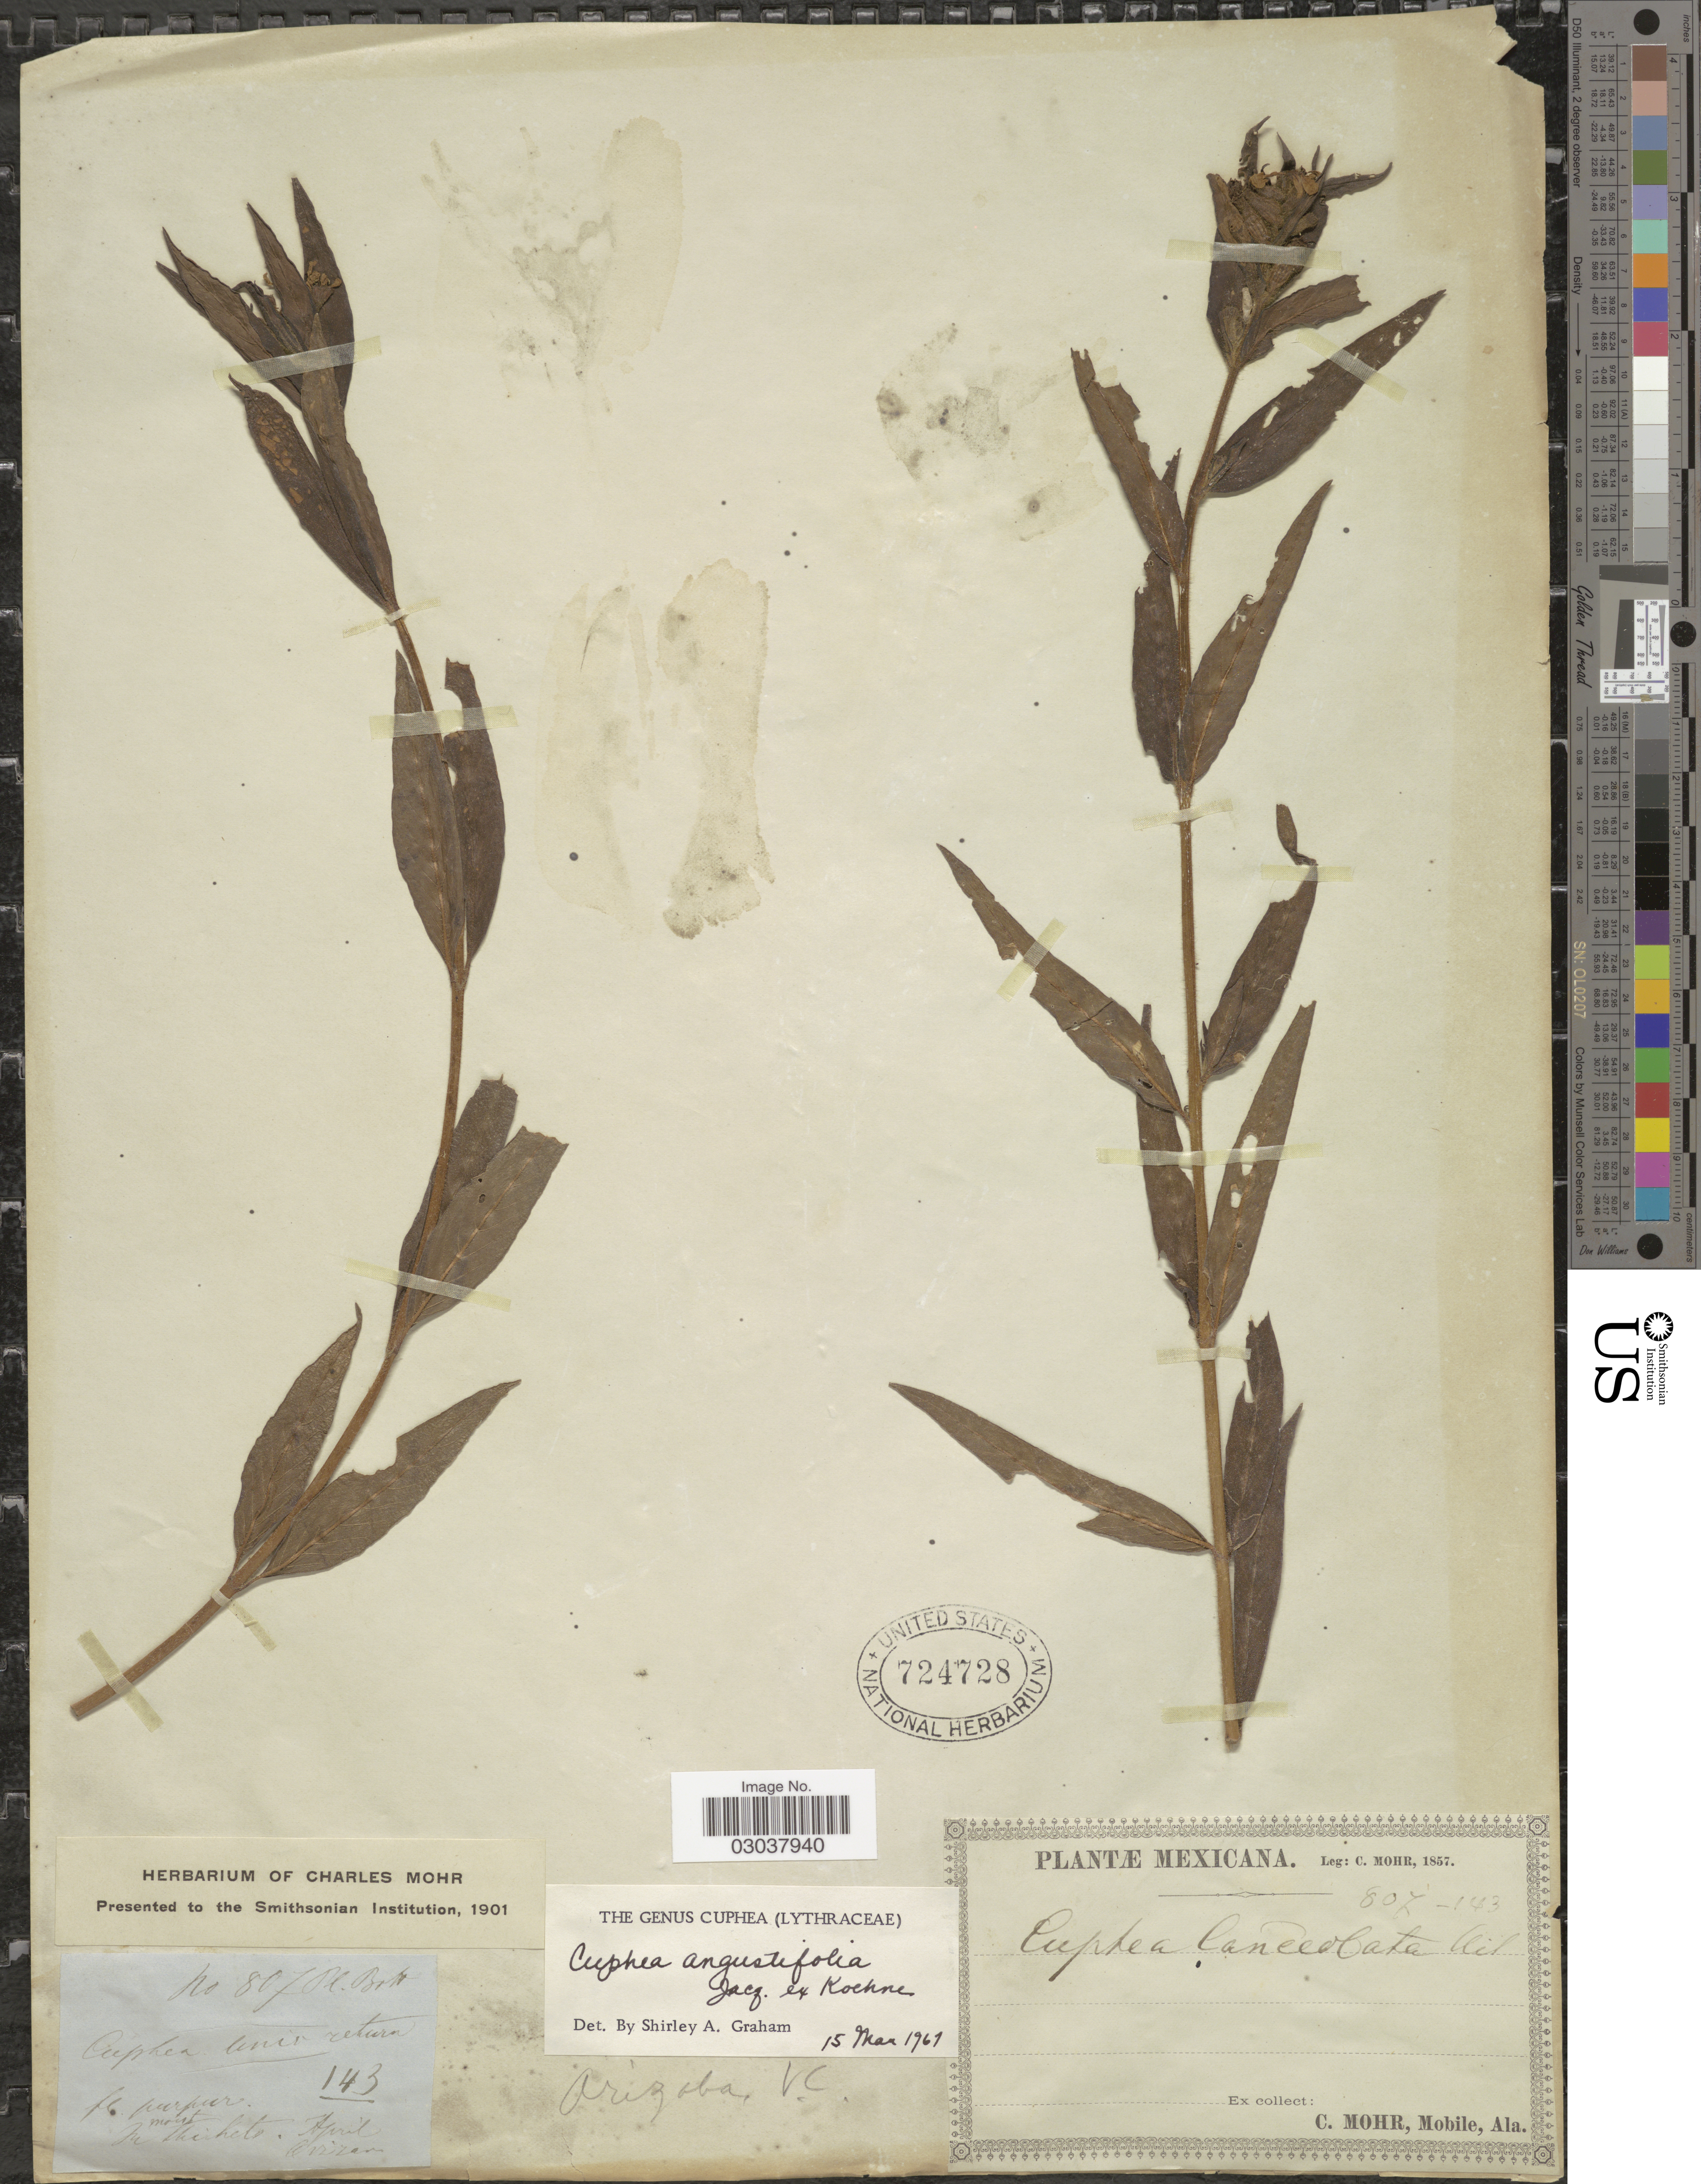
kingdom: Plantae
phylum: Tracheophyta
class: Magnoliopsida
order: Myrtales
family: Lythraceae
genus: Cuphea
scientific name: Cuphea angustifolia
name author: Jacq. ex Koehne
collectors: Mohr, C. T. (herbarium)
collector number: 807-143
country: Mexico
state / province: Veracruz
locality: Orizaba, V.C.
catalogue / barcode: US 724728